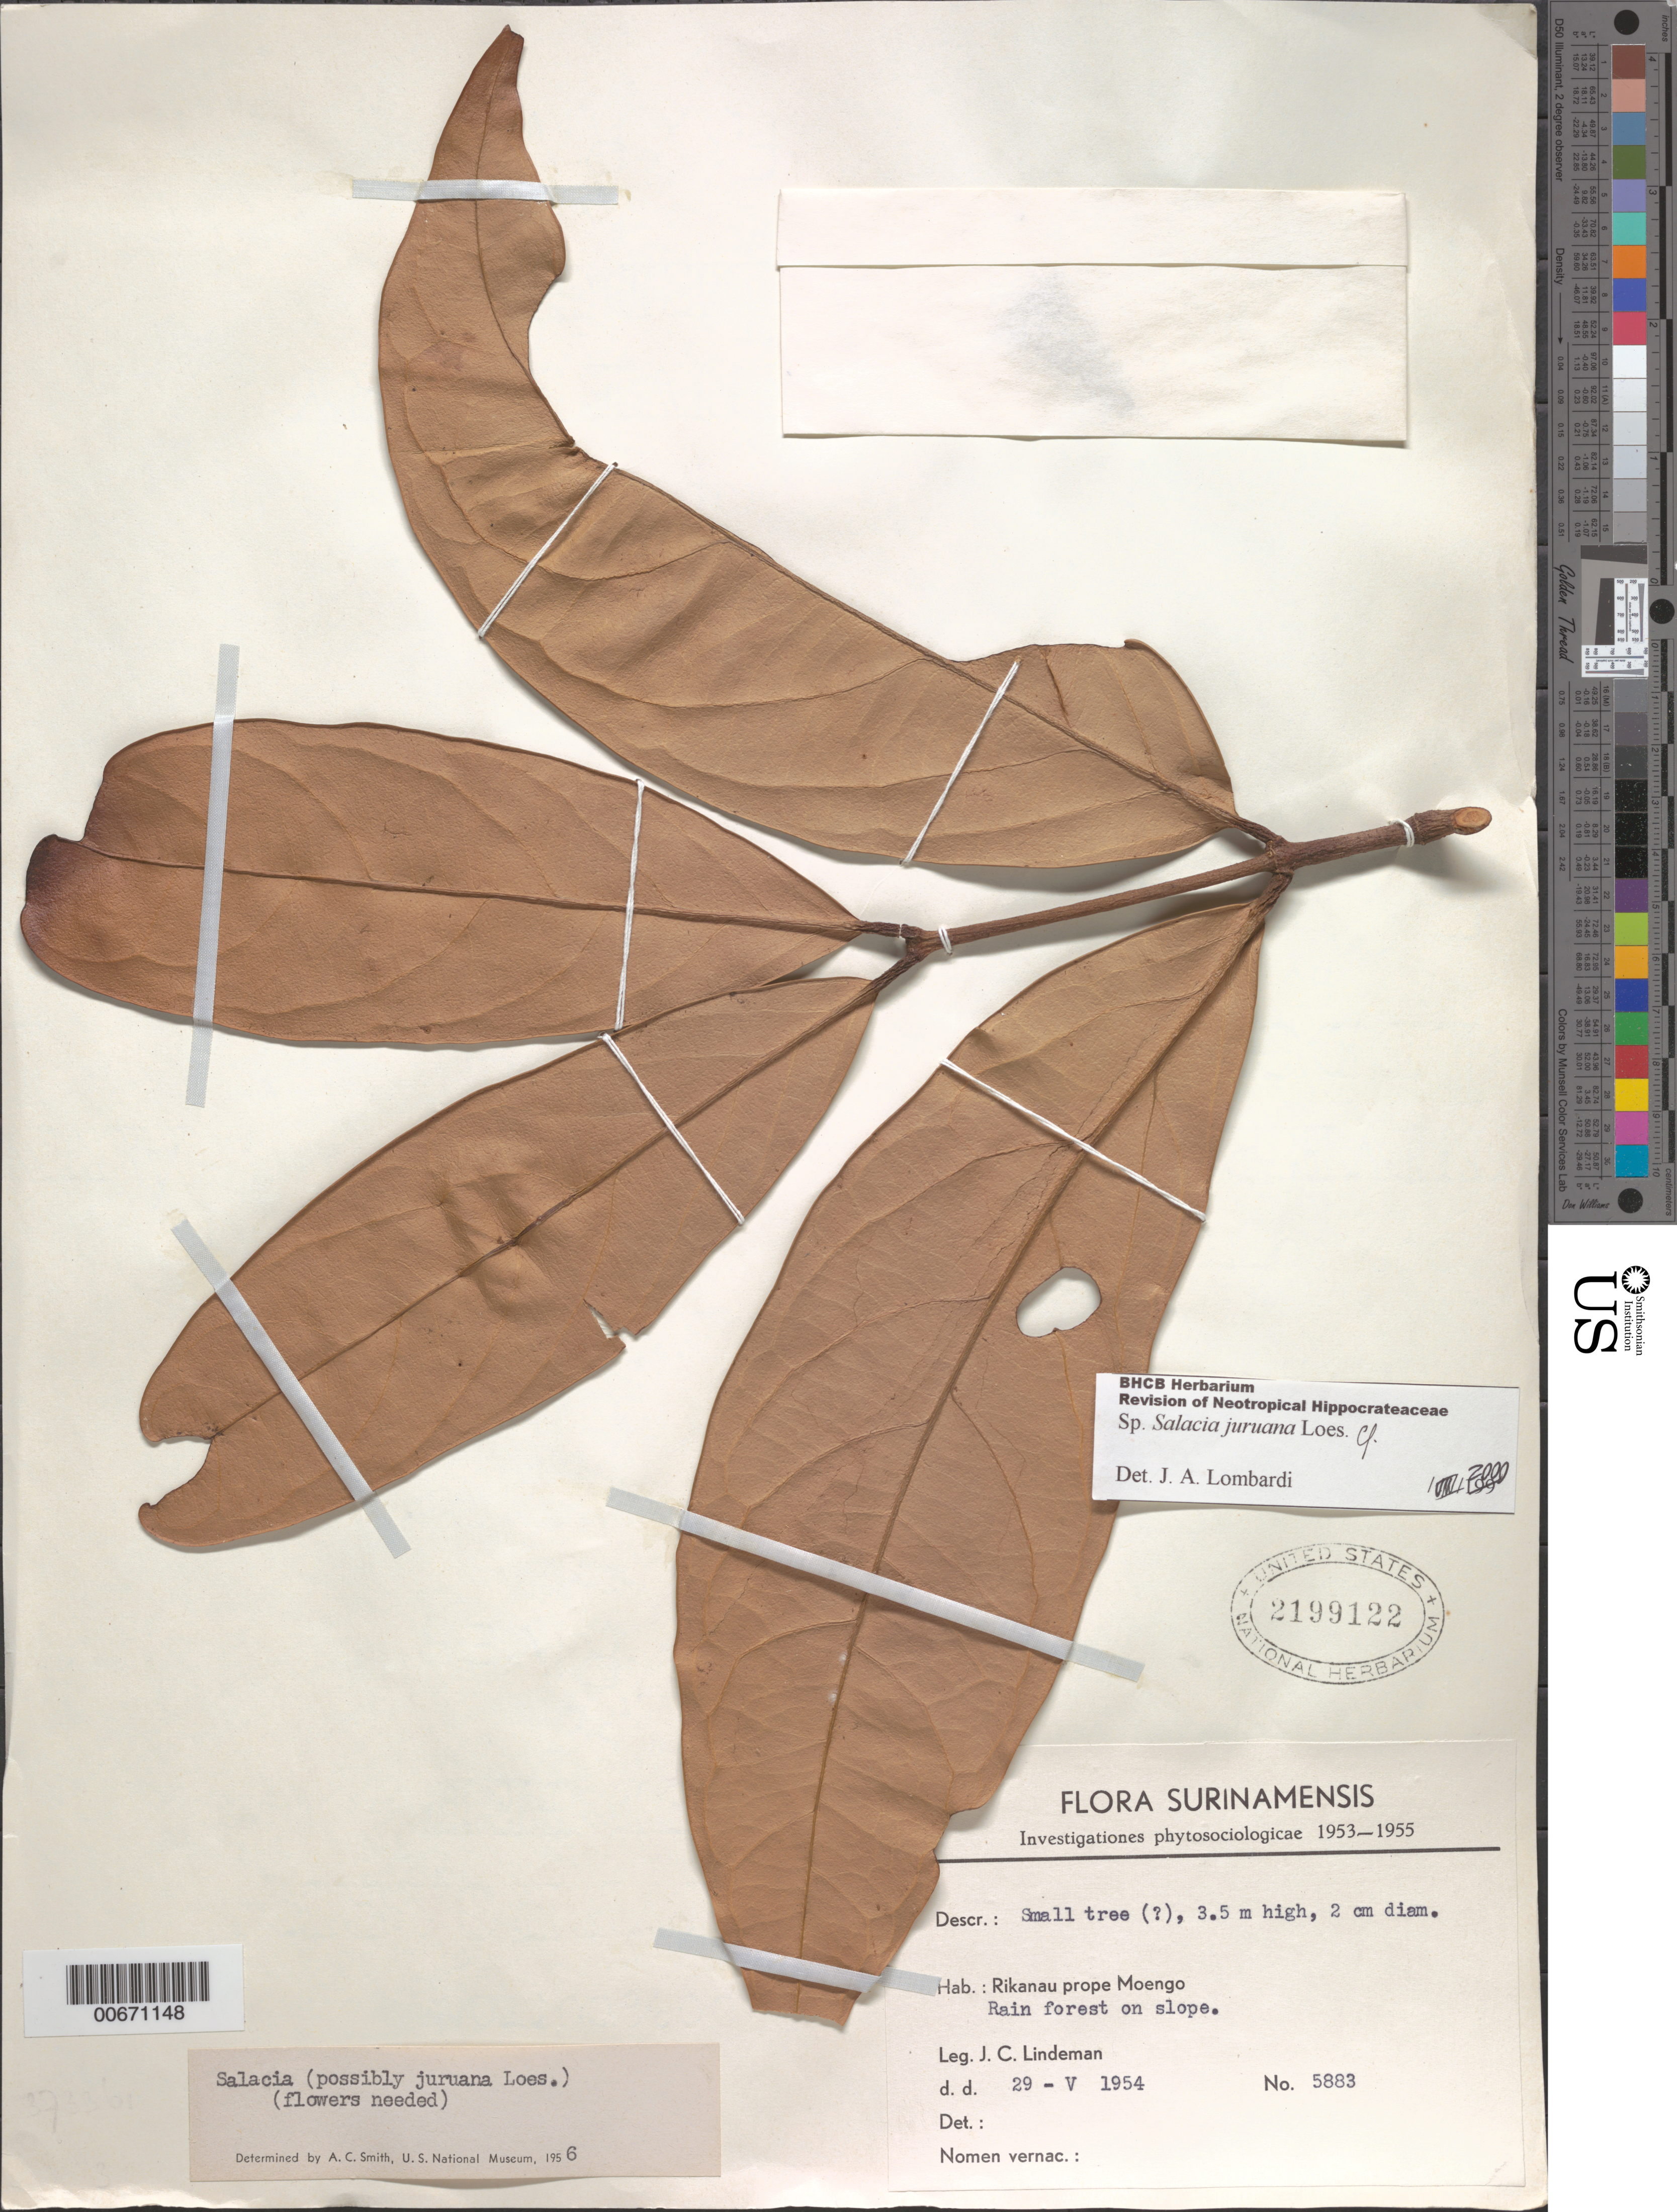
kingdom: Plantae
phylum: Tracheophyta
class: Magnoliopsida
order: Celastrales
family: Celastraceae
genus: Salacia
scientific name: Salacia juruana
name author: Loes.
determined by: Lombardi, Julio A.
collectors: J. C. Lindeman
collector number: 5883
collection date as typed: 29-May-54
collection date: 1954-05-29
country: Suriname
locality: Rikanau, near Moengo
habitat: Rainforest on slope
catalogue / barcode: US 2199122